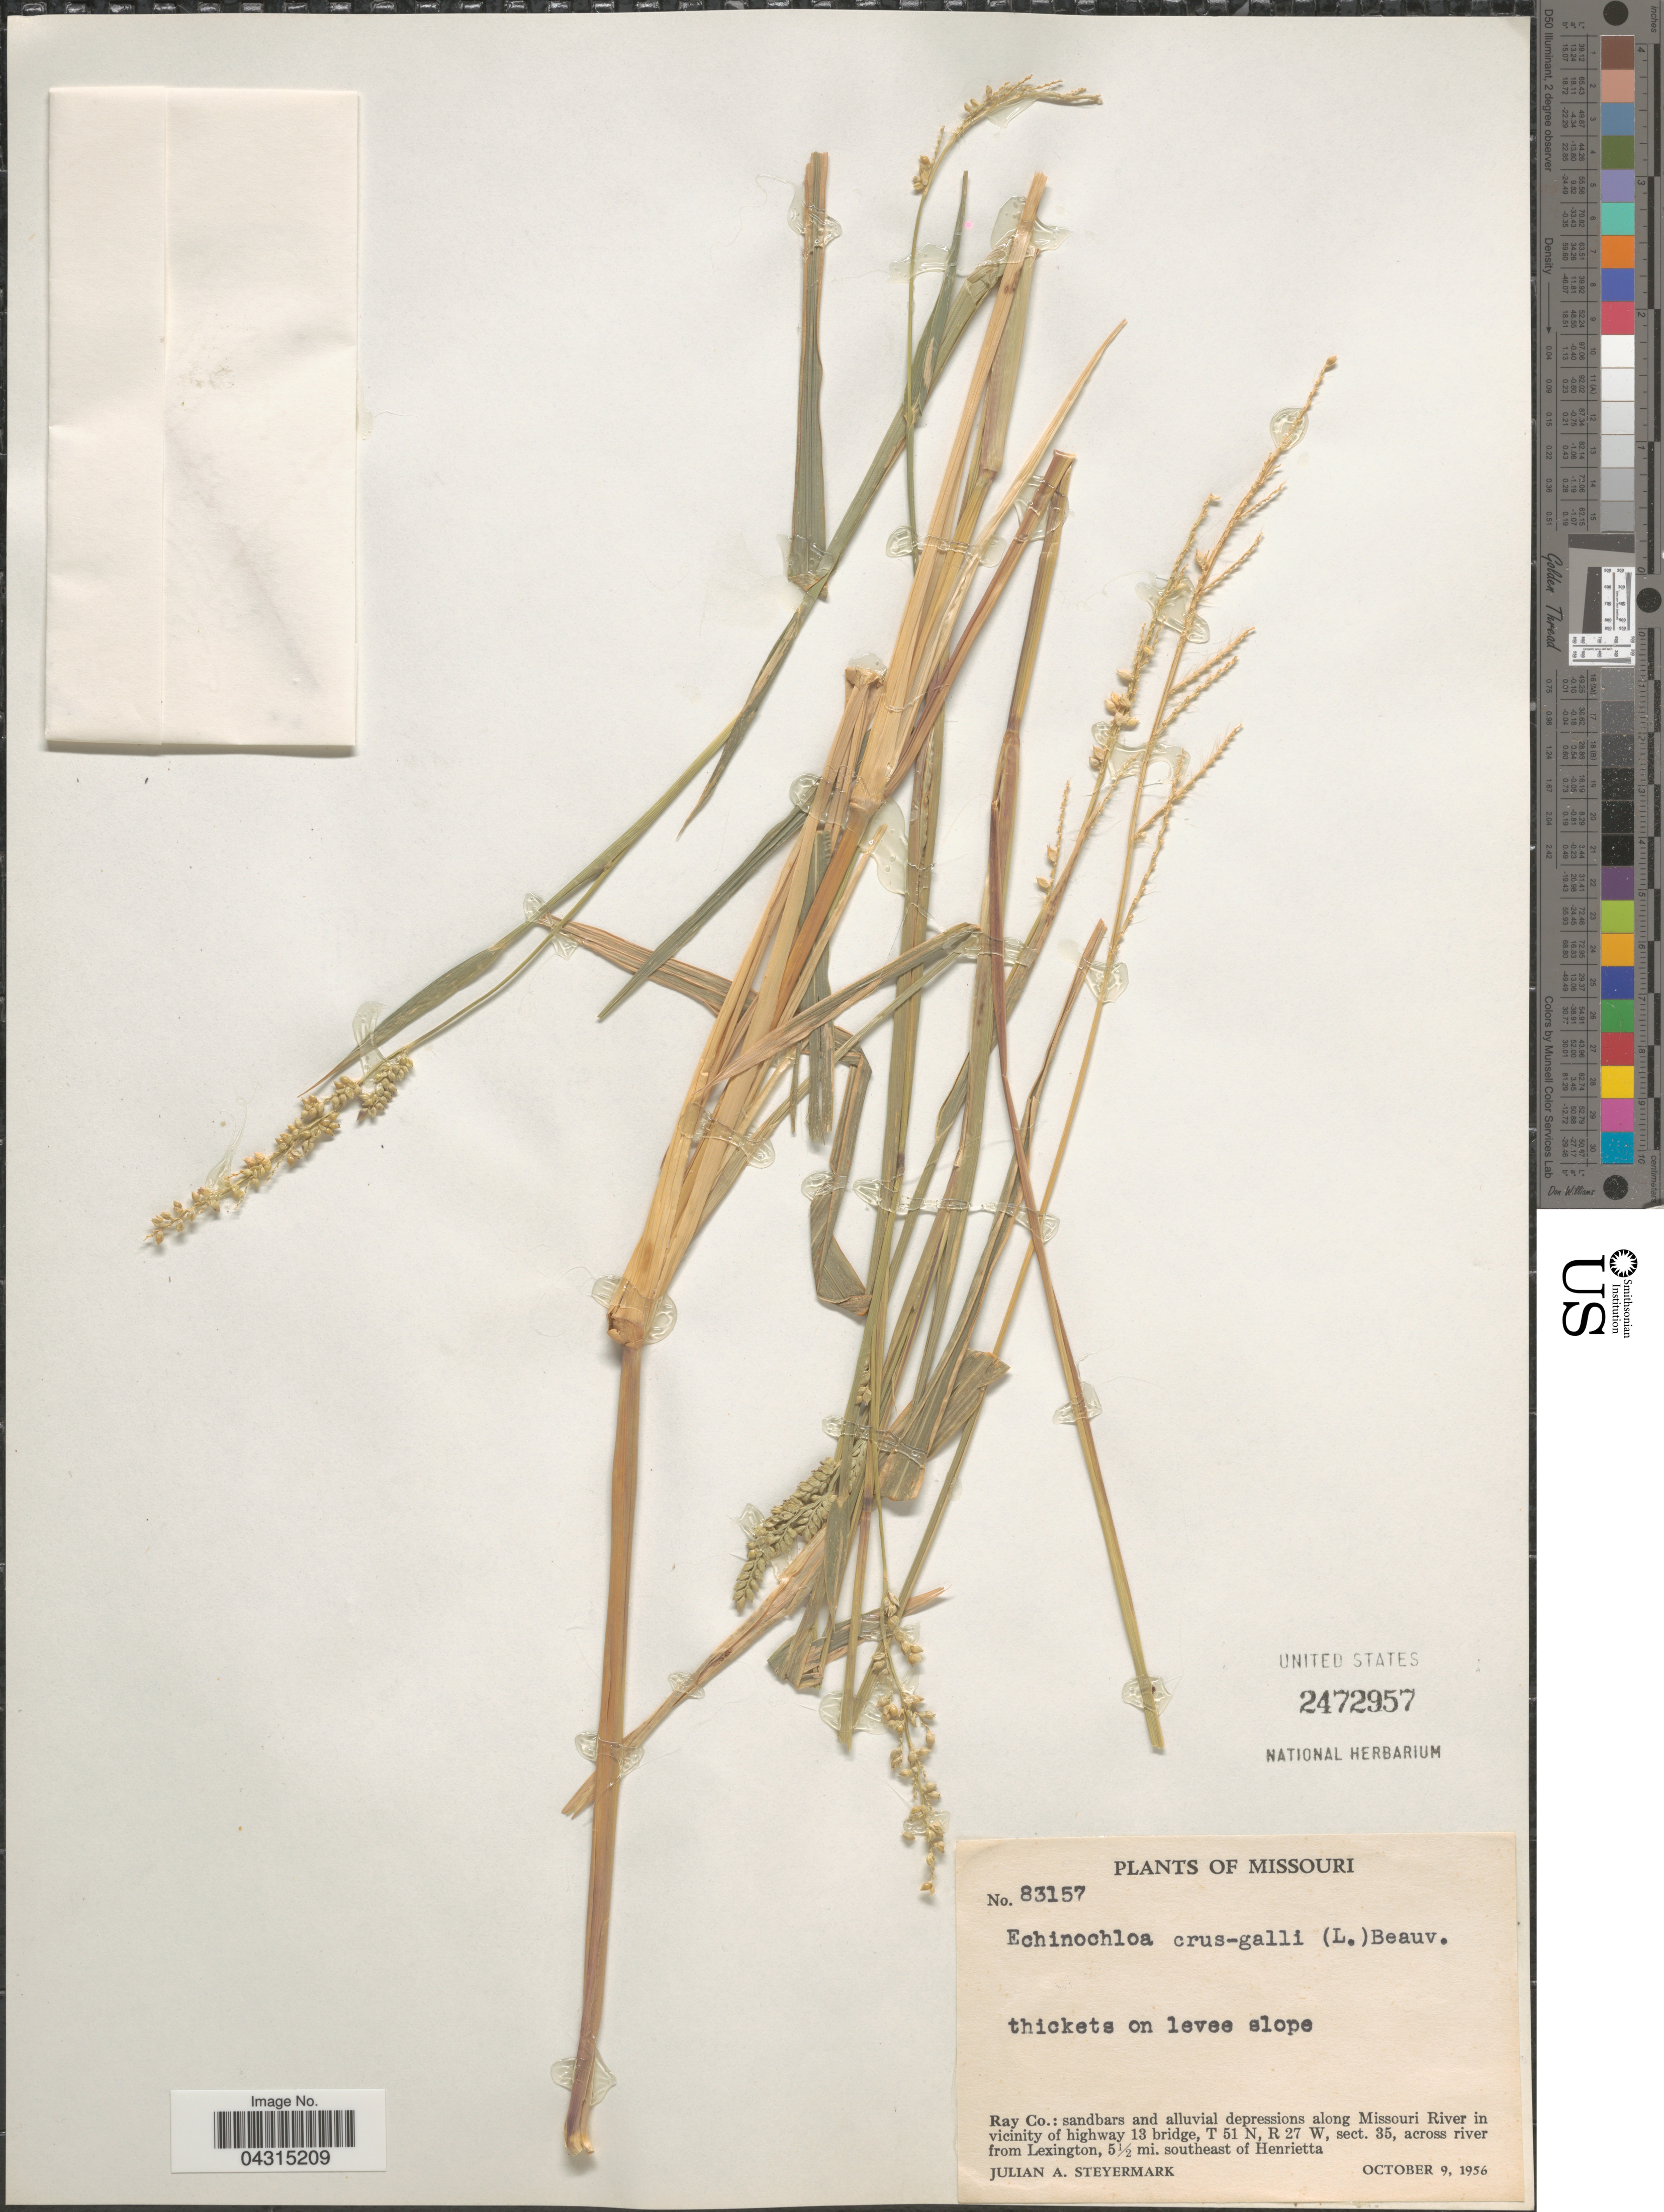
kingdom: Plantae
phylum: Tracheophyta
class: Liliopsida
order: Poales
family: Poaceae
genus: Echinochloa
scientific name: Echinochloa crus-galli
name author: (L.) P. Beauv.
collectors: J. Steyermark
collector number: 83157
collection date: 1956-10-09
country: United States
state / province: Missouri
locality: Ray Co.: sandbars and alluvial depressions along Missouri River in vicinity of highway 13 bridge, T 51 N, R 27 W, sect. 35, across river from Lexington, 5½ mi. southeast of Henrietta.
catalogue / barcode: US 2472957